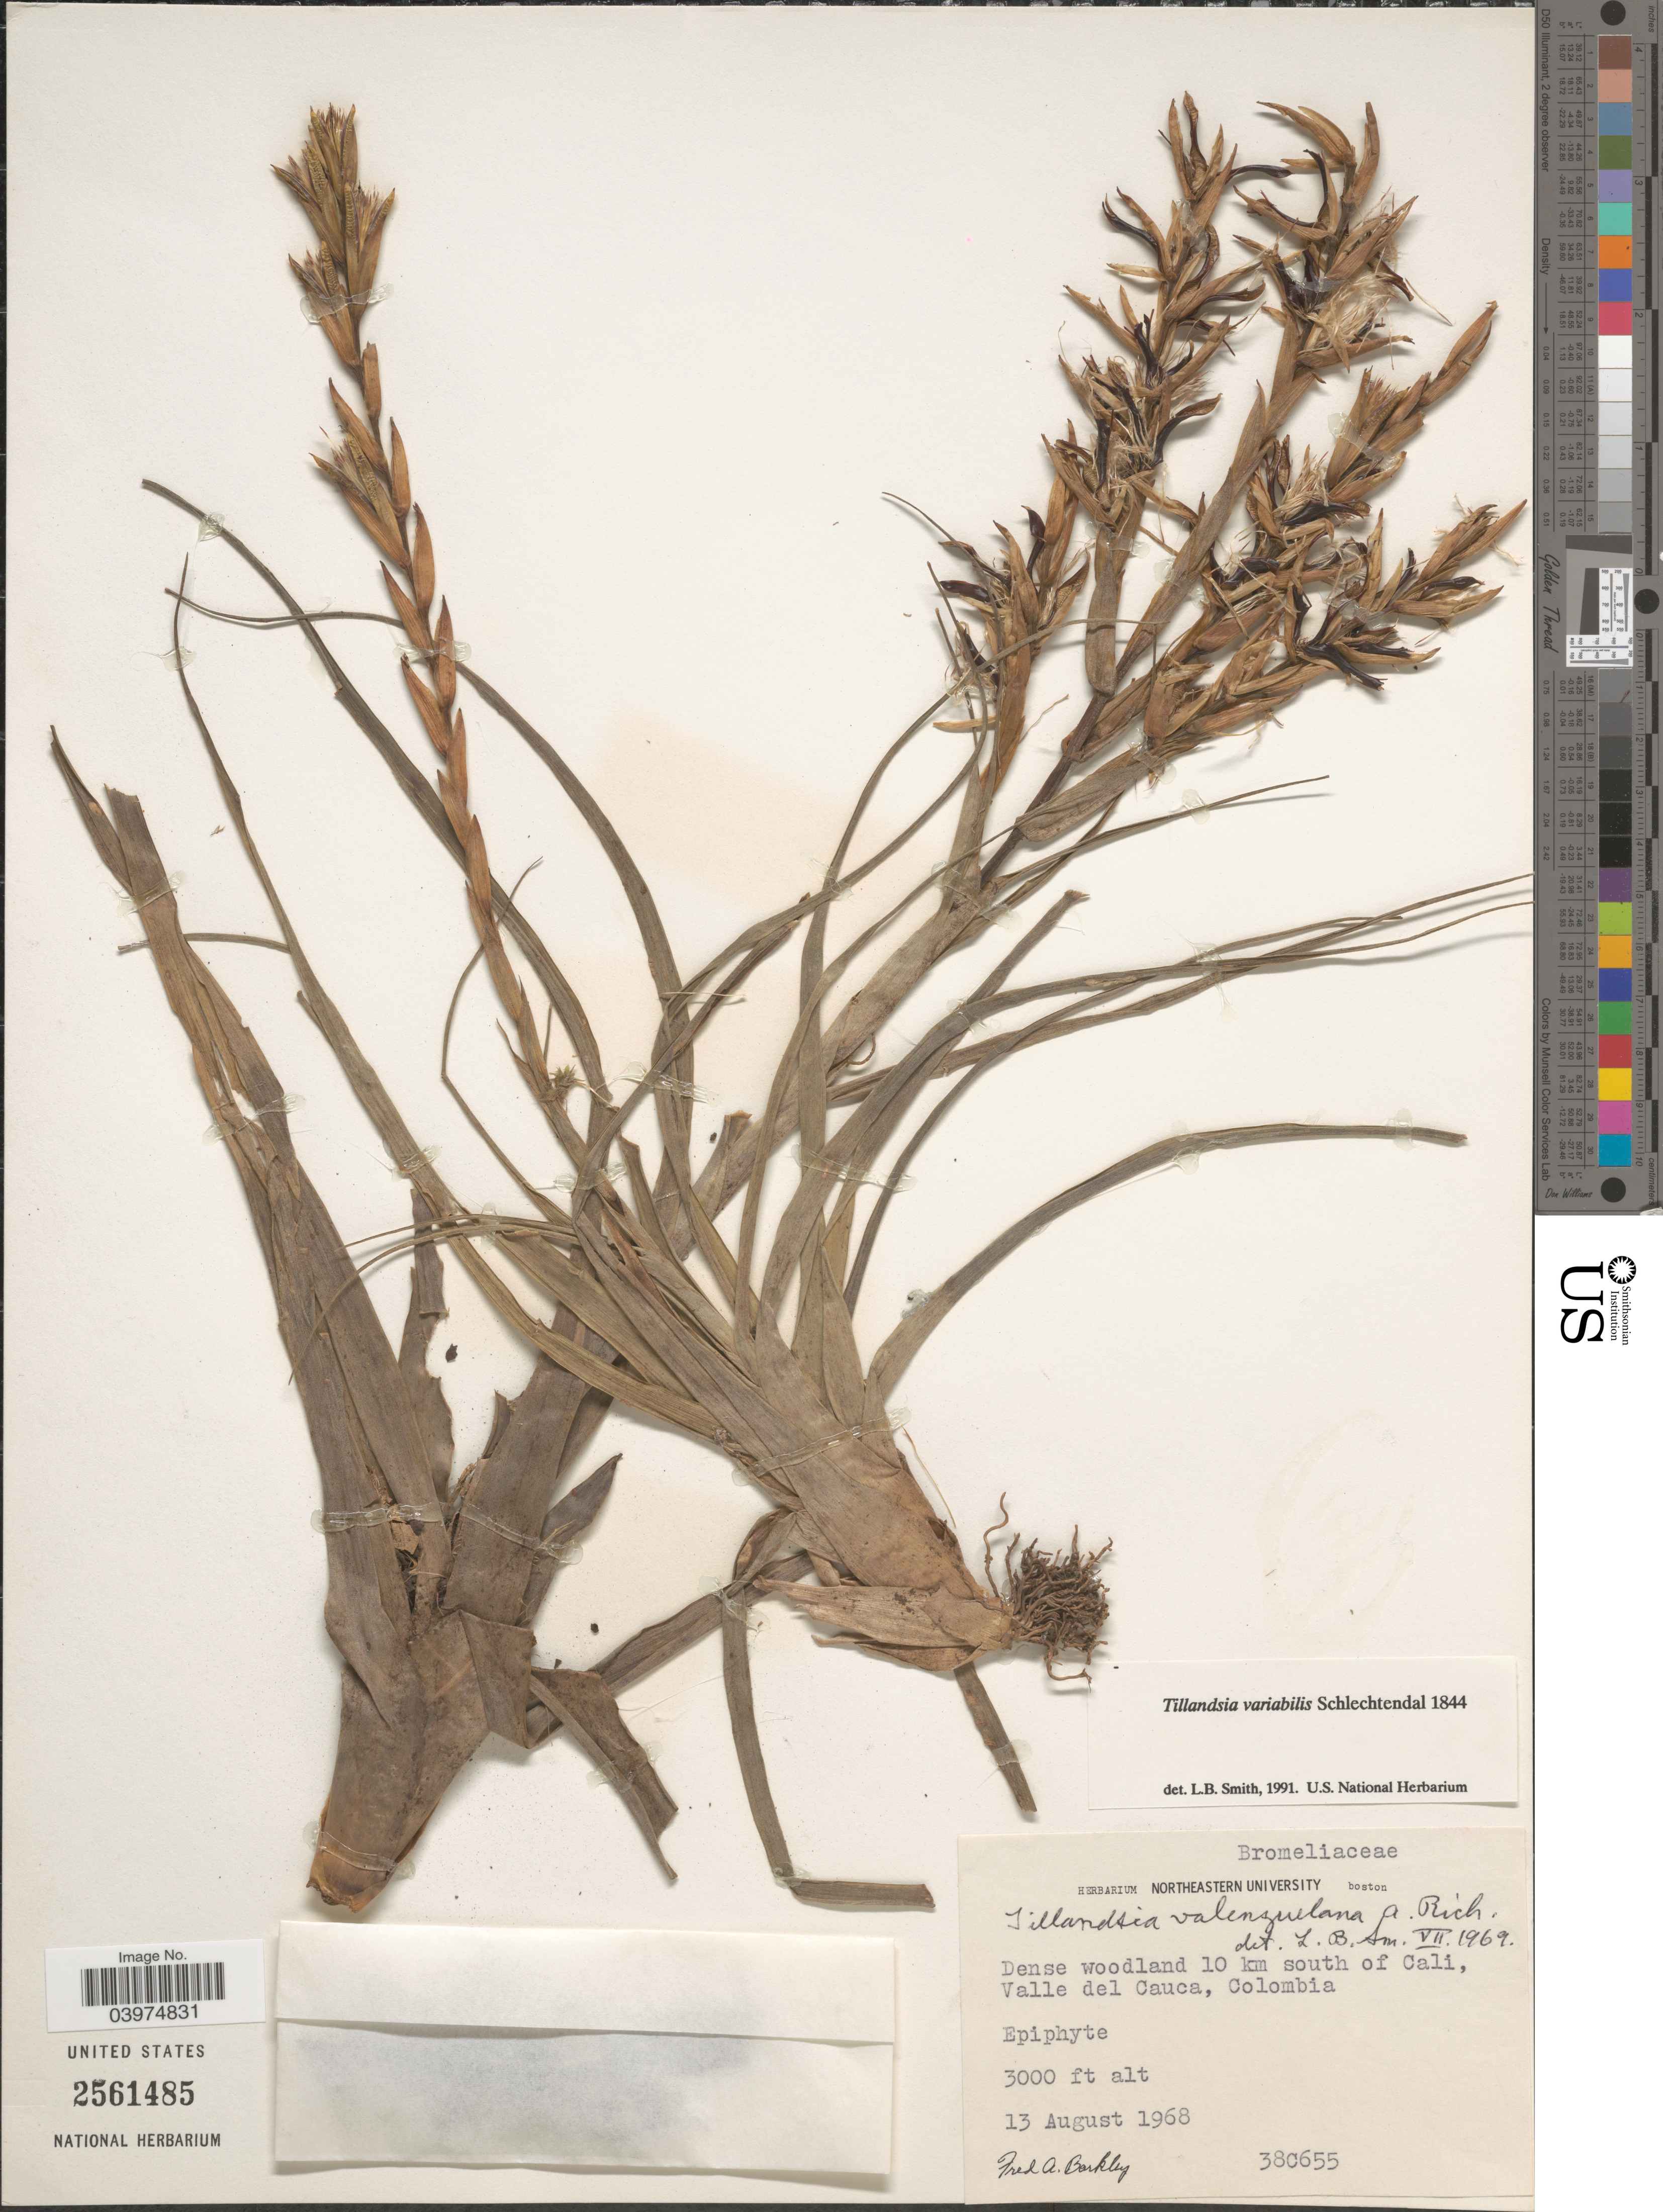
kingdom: Plantae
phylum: Tracheophyta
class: Liliopsida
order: Poales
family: Bromeliaceae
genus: Tillandsia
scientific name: Tillandsia variabilis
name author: Schltdl.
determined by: Smith, Lyman B., (US), NMNH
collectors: F. A. Barkley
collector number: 380655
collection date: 1968-08-13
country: Colombia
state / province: Valle del Cauca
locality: Dense woodland 10 km south of Cali.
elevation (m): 914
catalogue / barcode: US 2561485